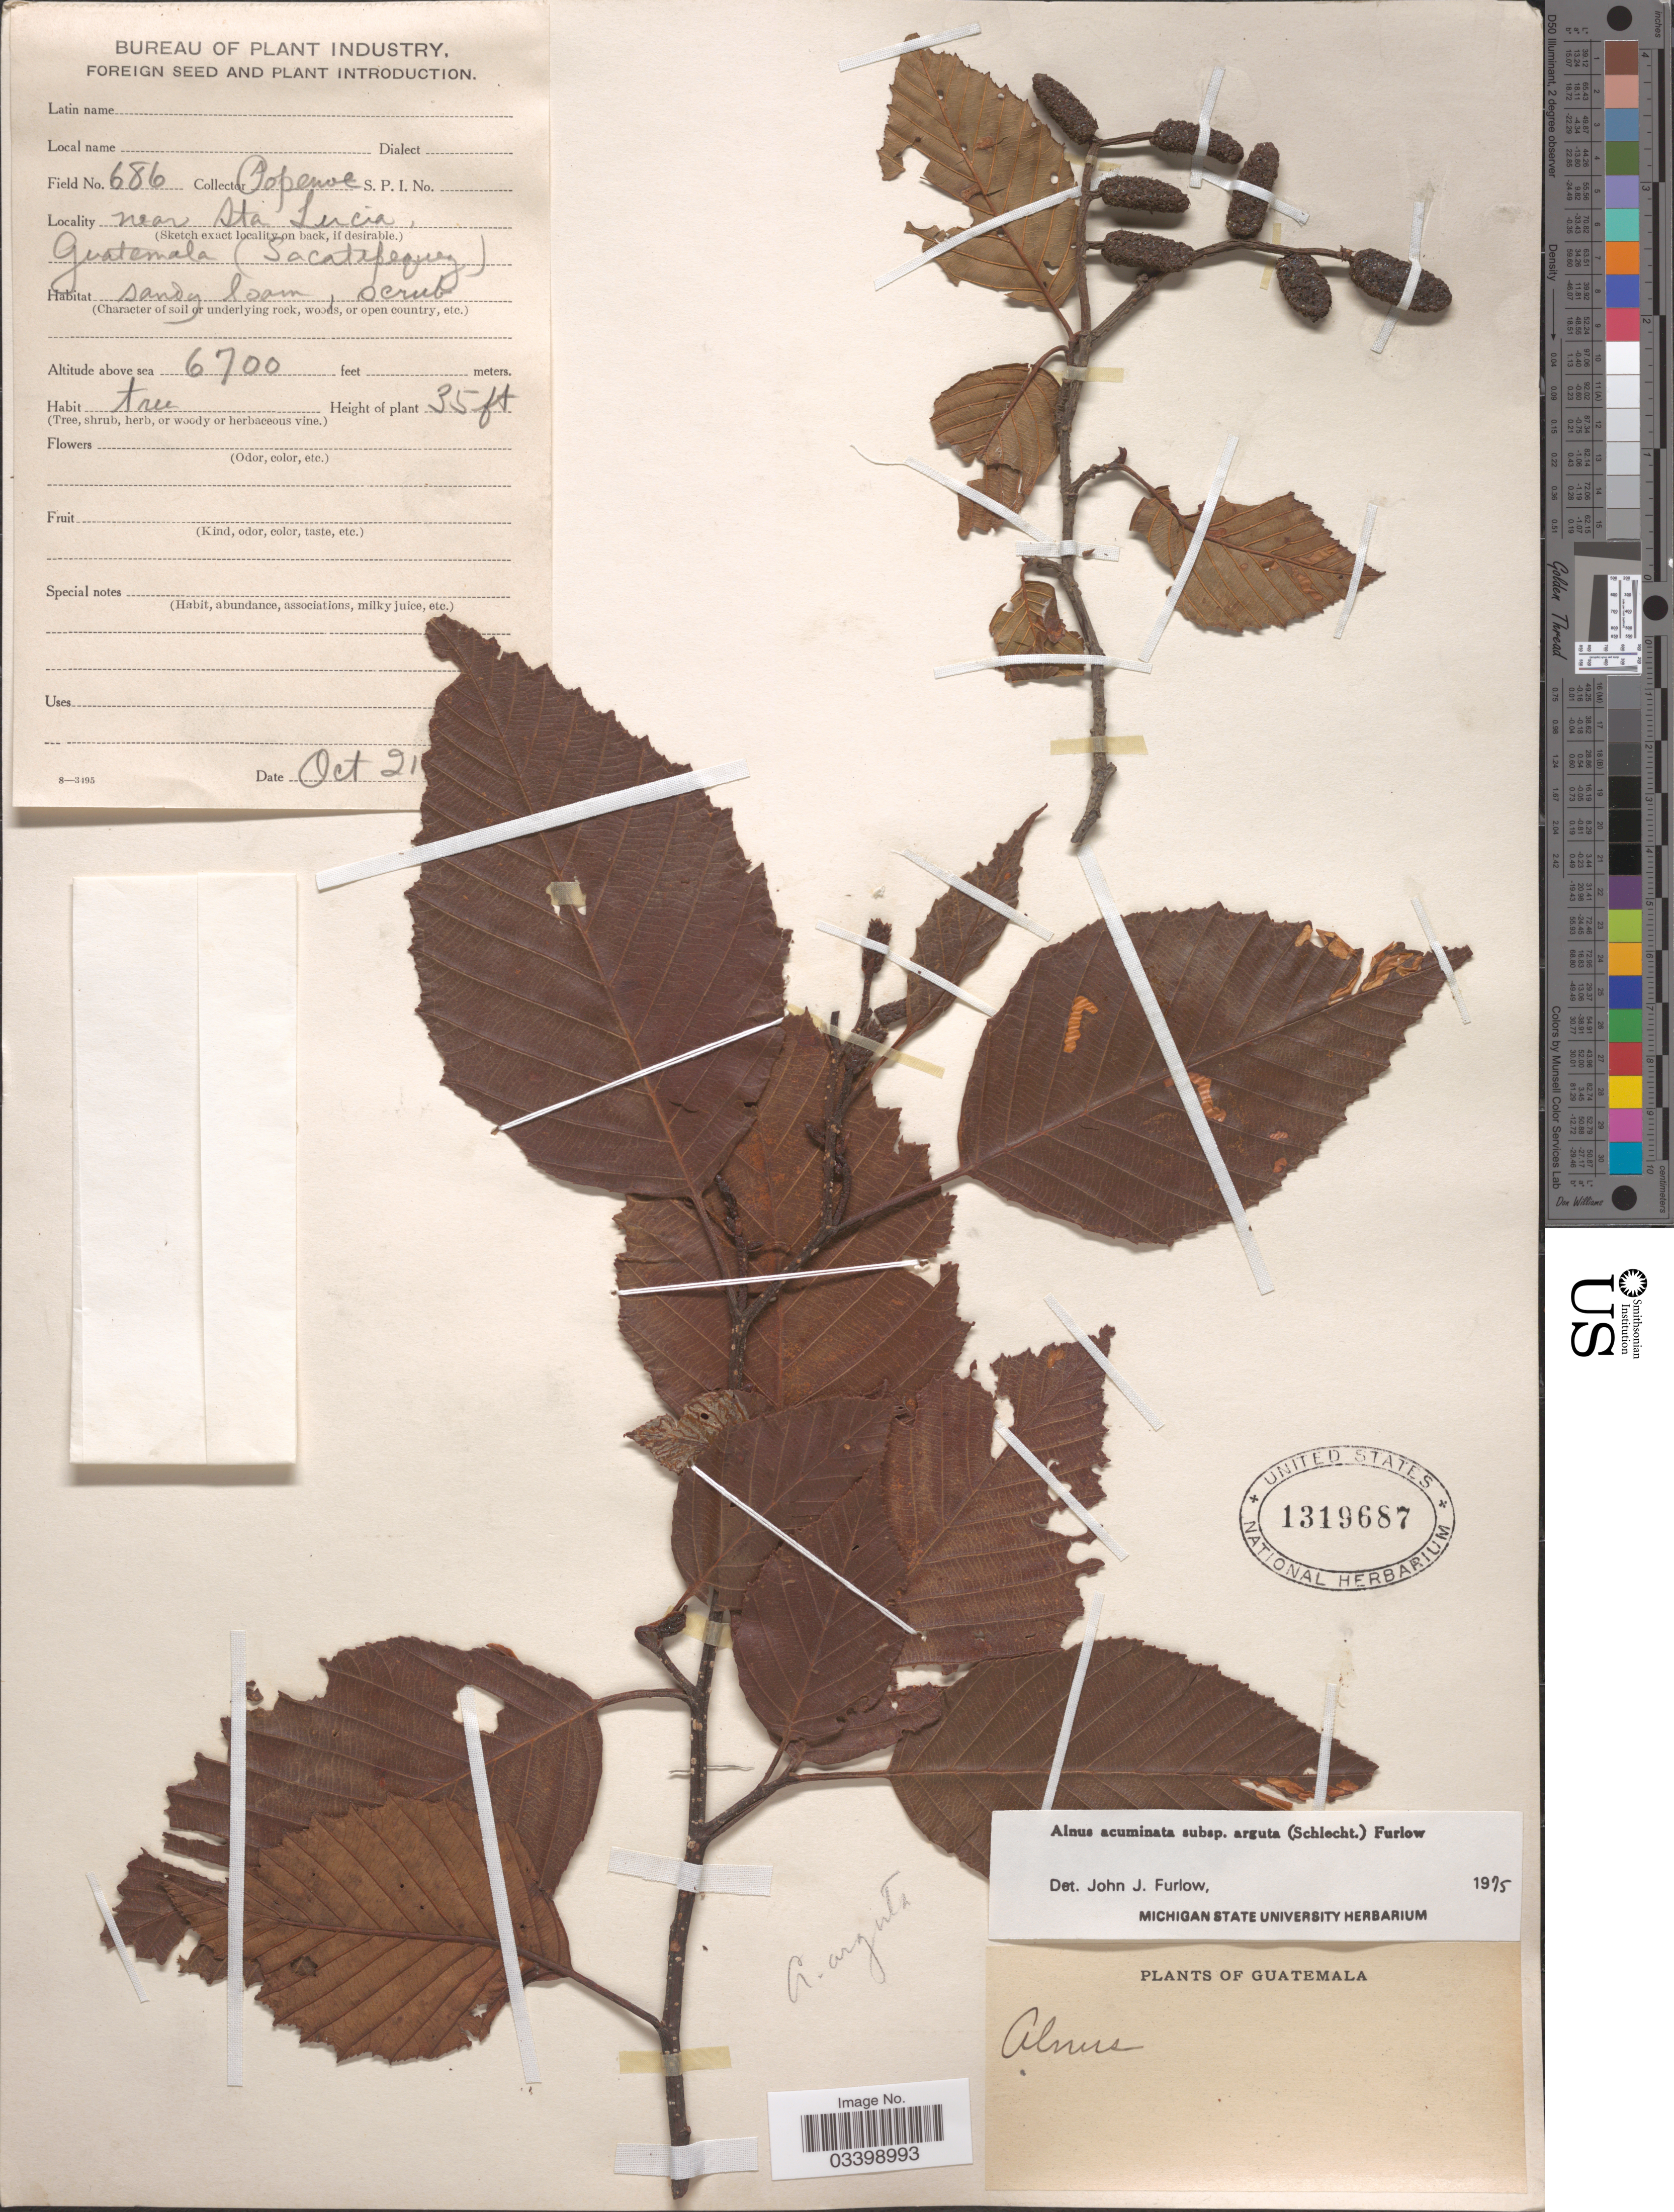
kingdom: Plantae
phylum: Tracheophyta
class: Magnoliopsida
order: Fagales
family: Betulaceae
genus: Alnus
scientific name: Alnus acuminata subsp. arguta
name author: (Schltdl.) Furlow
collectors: -- Popenoe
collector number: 686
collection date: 1900-10-21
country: Guatemala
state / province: Sacatepéquez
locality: Near Sta. Lucia.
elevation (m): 2042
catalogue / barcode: US 1319687